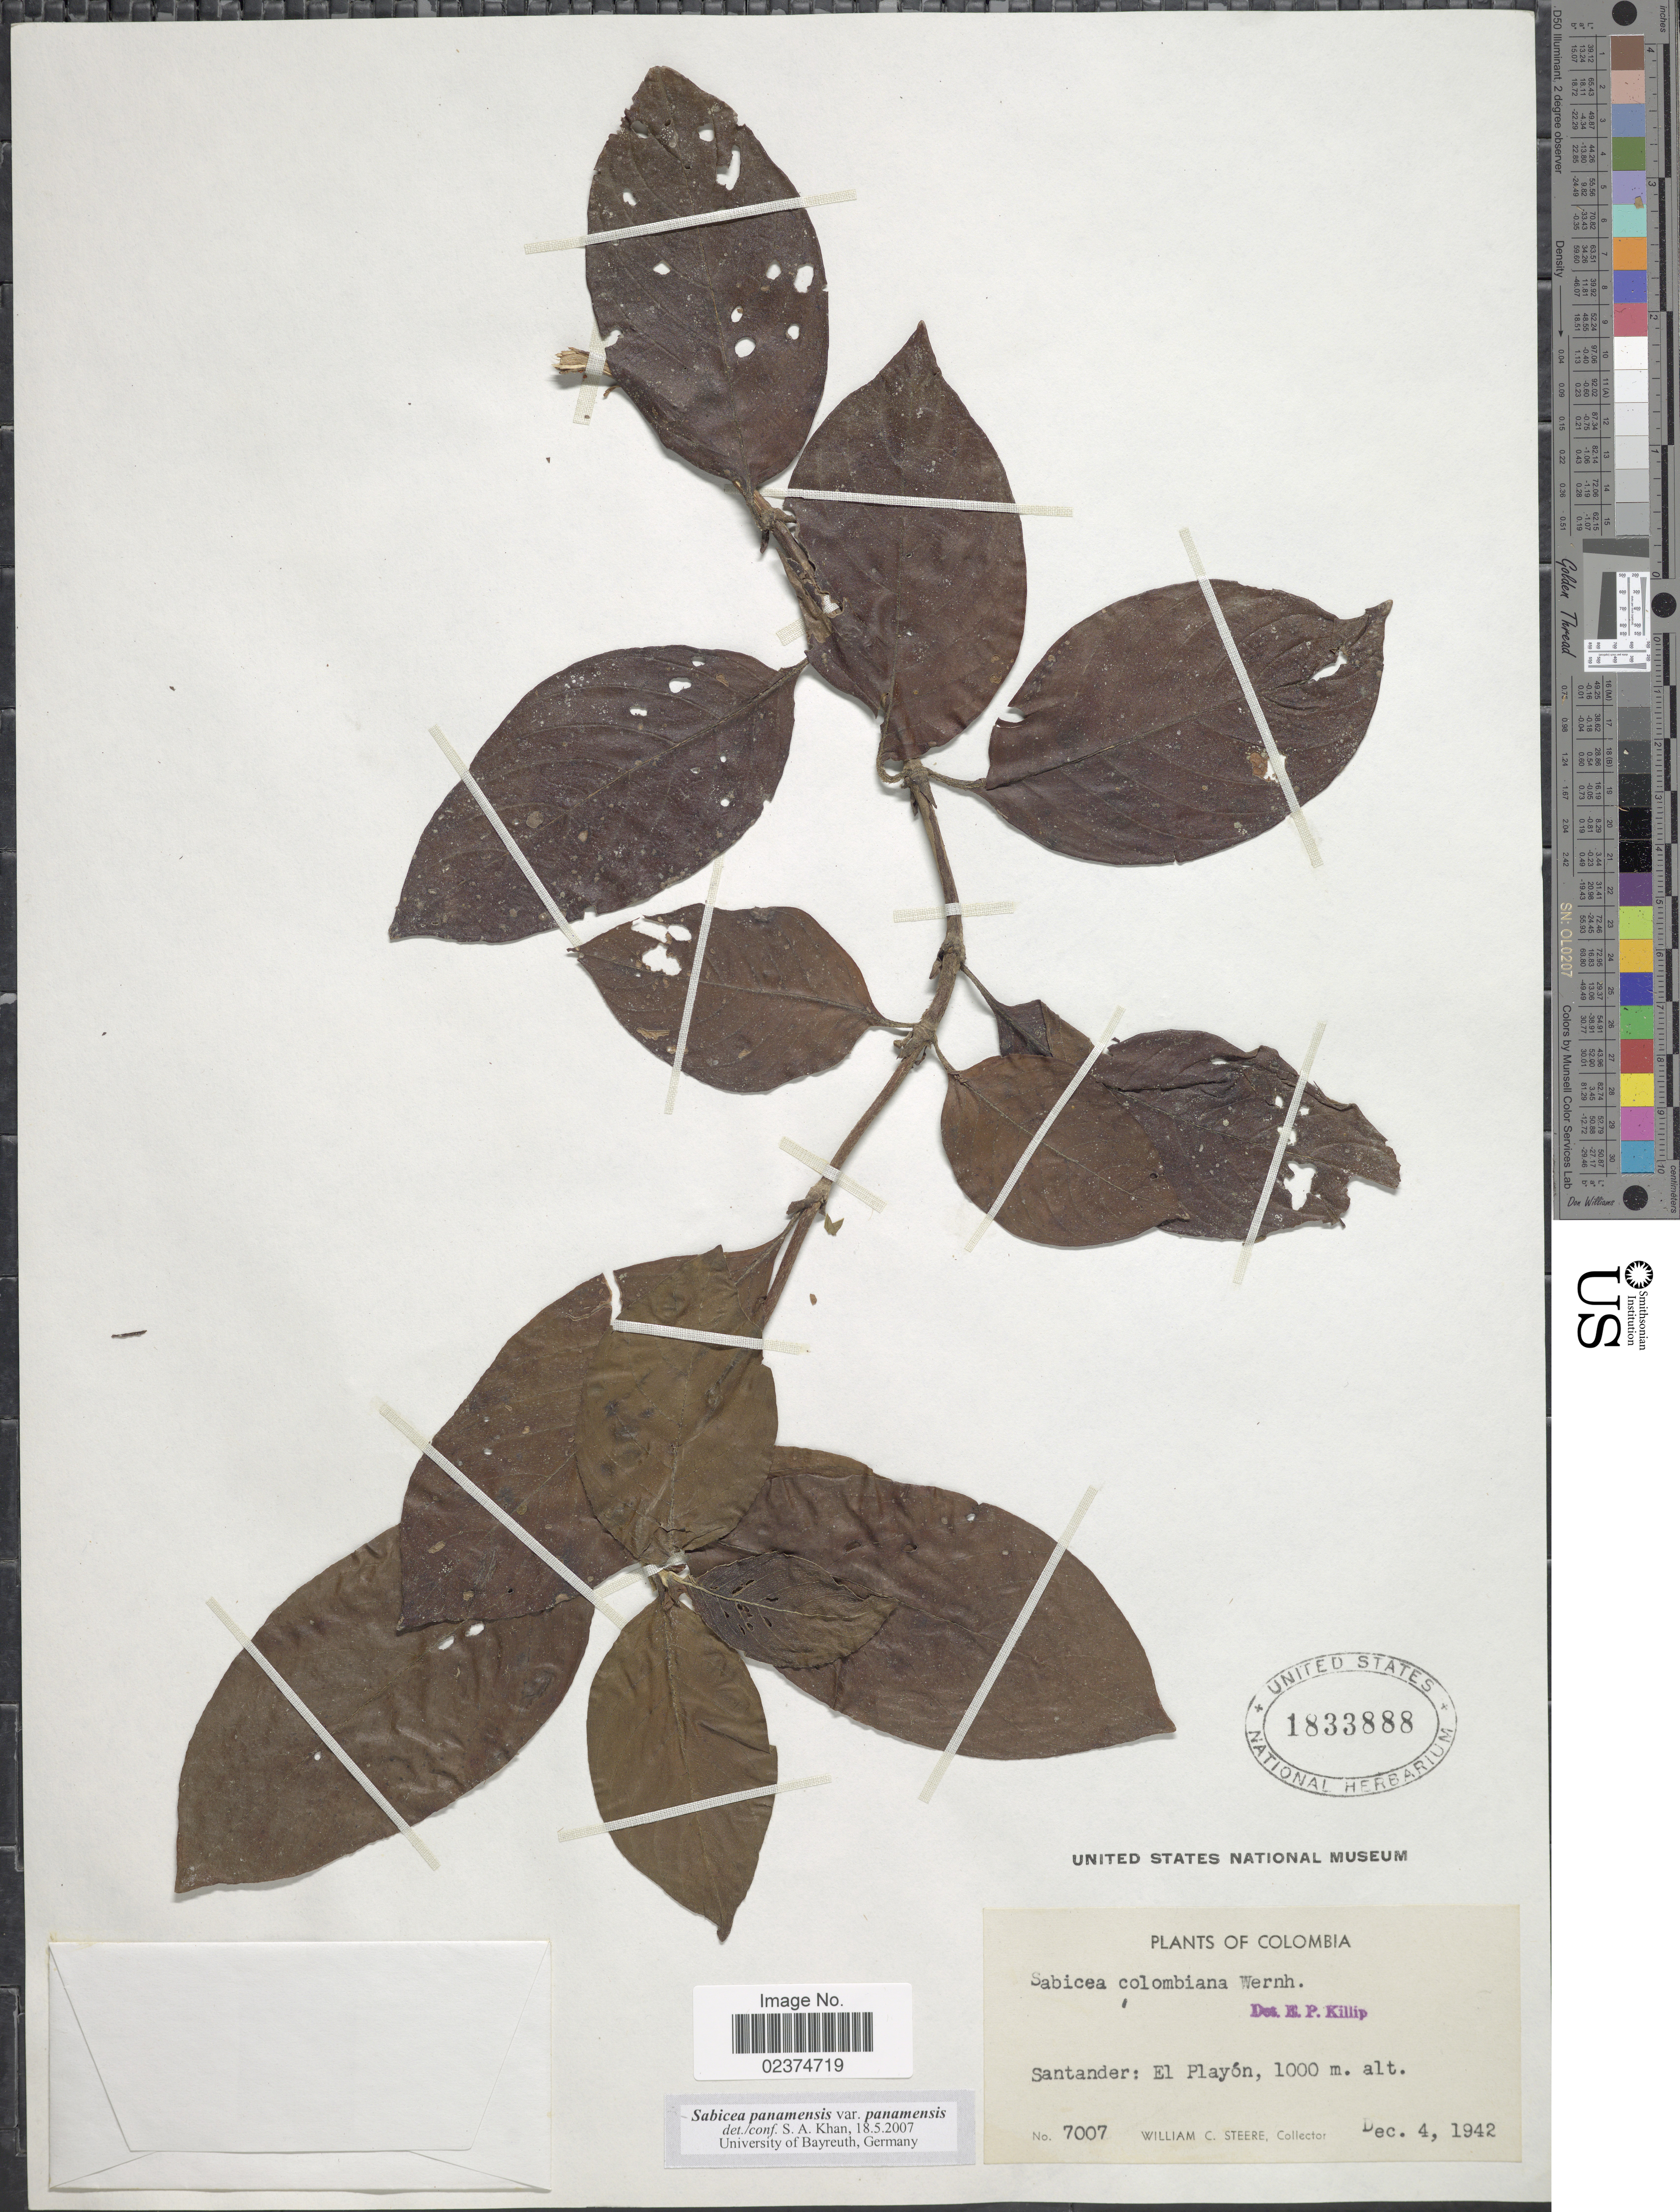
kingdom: Plantae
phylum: Tracheophyta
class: Magnoliopsida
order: Gentianales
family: Rubiaceae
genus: Sabicea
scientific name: Sabicea panamensis var. panamensis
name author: Wernham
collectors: W. C. Steere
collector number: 7007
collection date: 1942-12-04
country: Colombia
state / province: Santander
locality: El Playon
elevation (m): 1000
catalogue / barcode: US 1833888